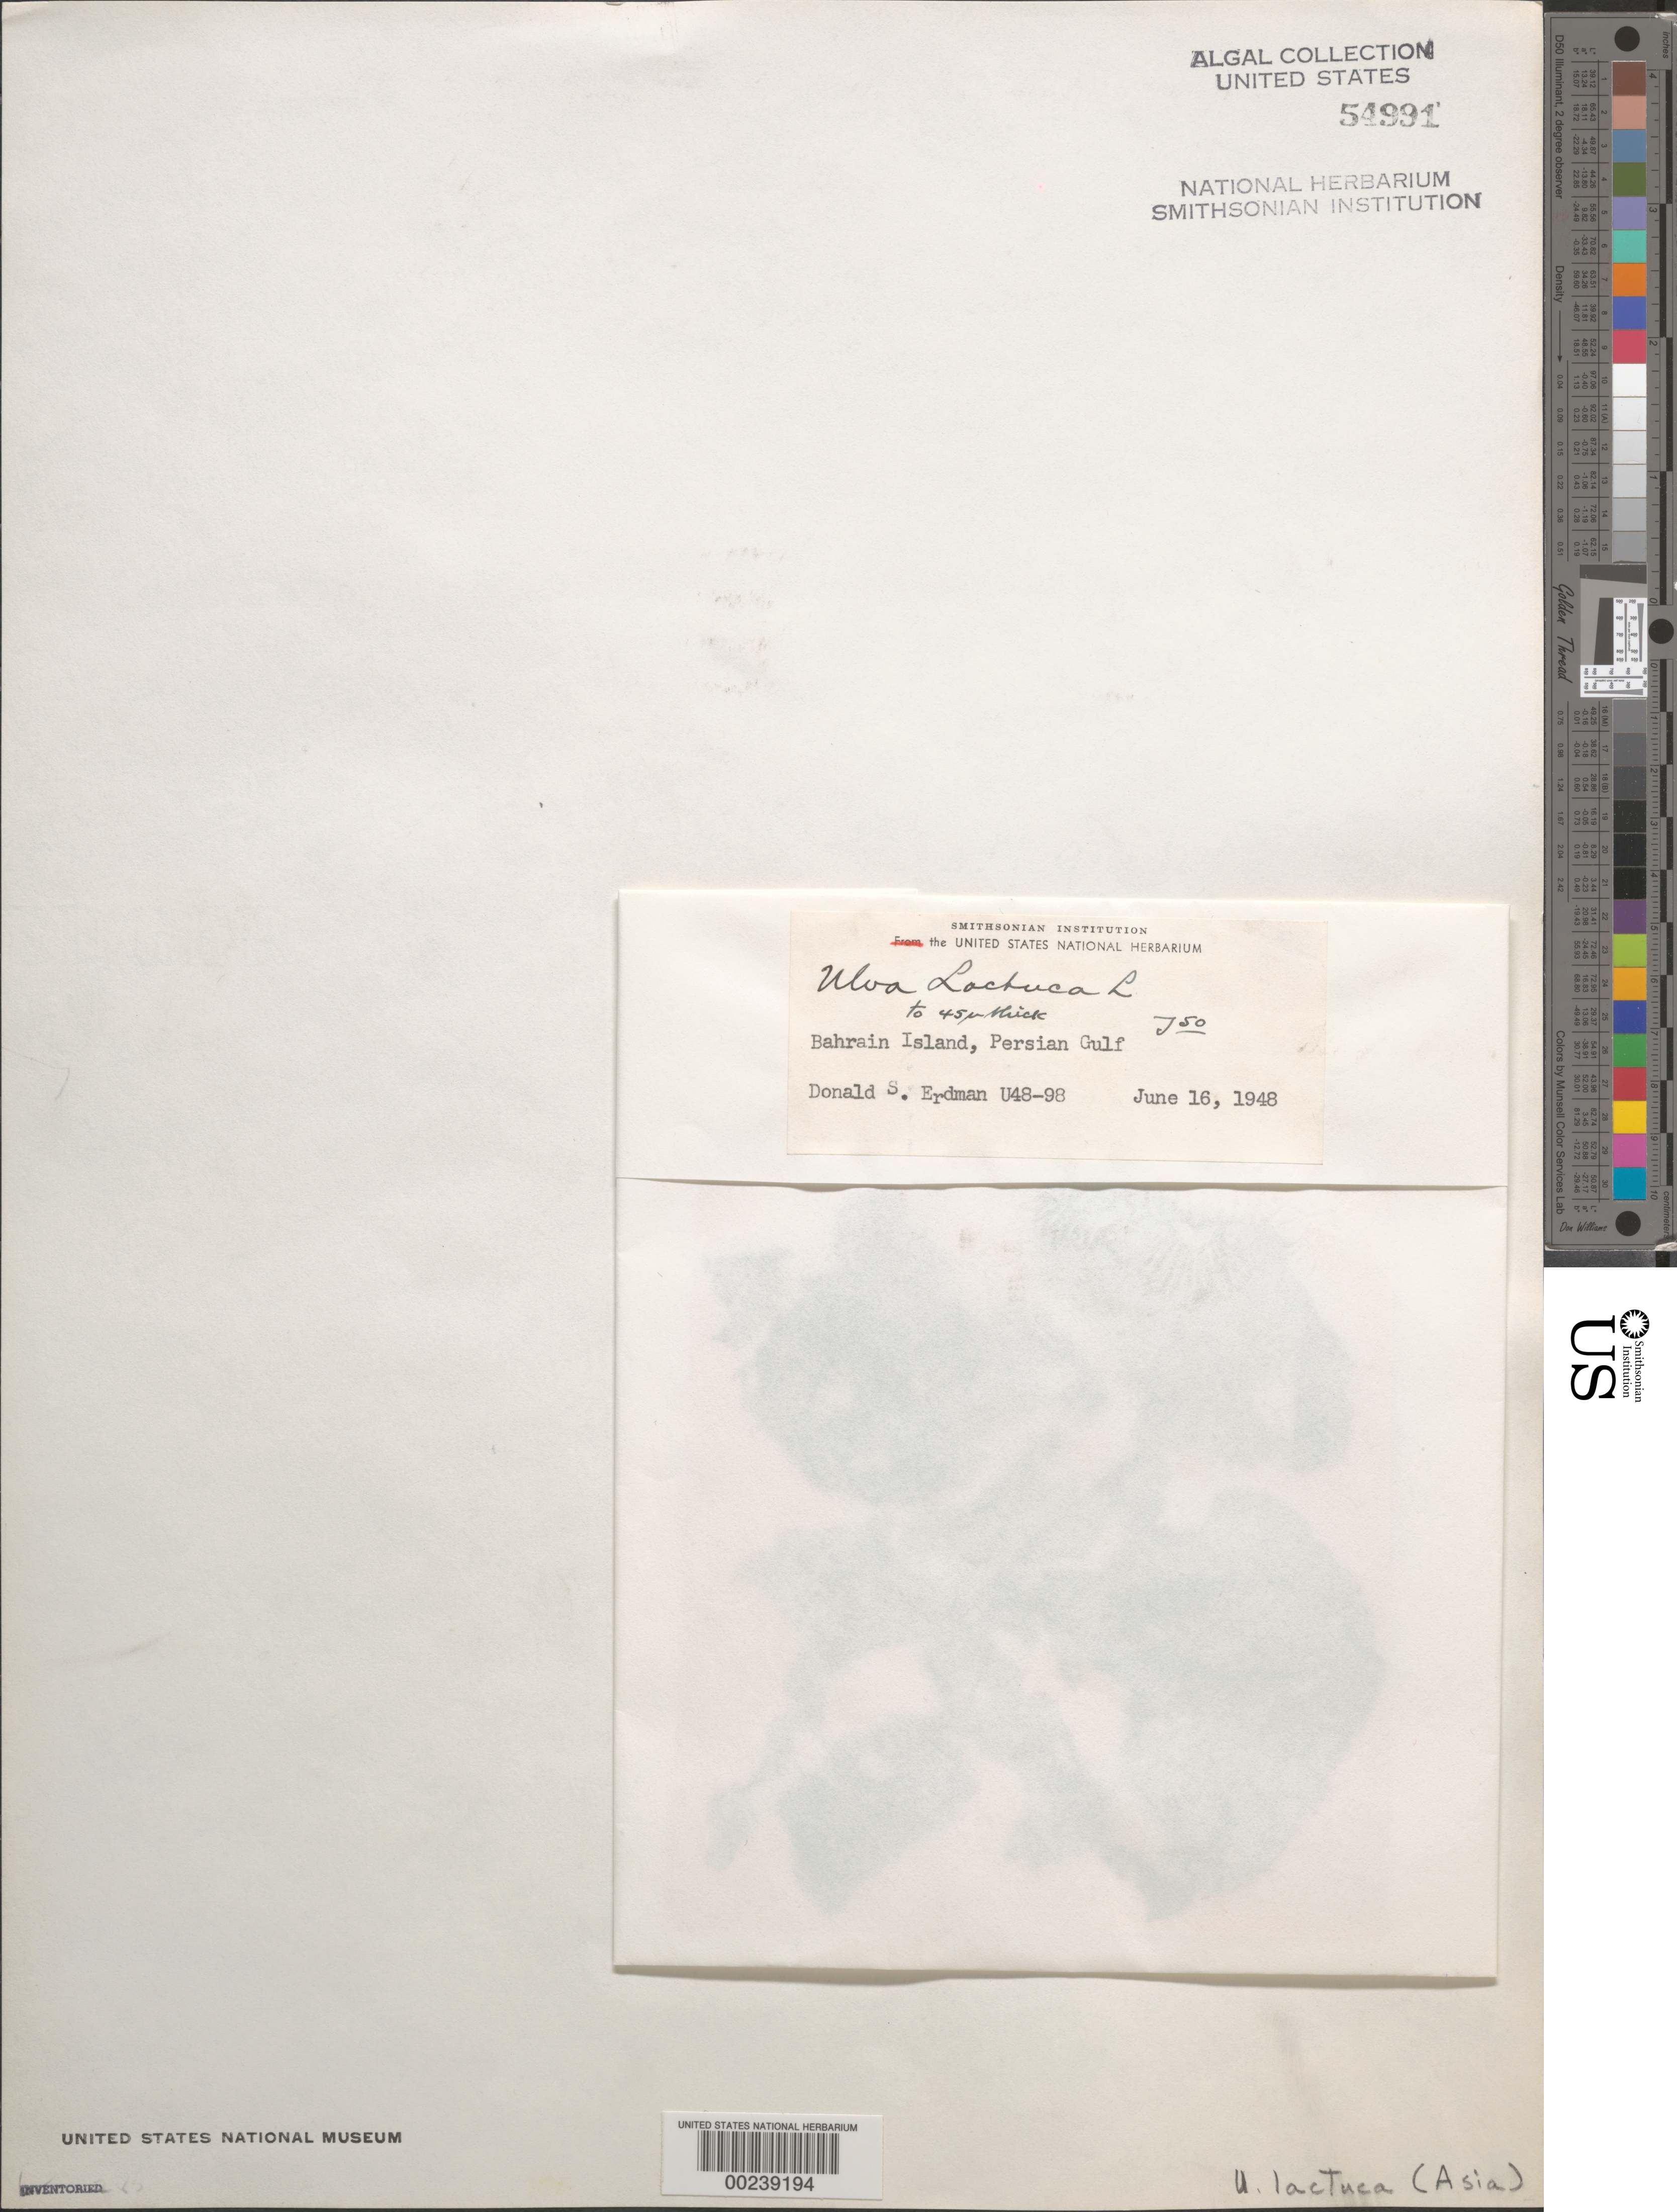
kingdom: Plantae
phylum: Chlorophyta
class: Ulvophyceae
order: Ulvales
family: Ulvaceae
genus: Ulva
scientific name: Ulva lactuca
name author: L.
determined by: Taylor, William R.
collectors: D. Erdman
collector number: U48-98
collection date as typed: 16 Jun 1948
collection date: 1948-06-16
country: Bahrain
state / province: Bahrain Island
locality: Persian Gulf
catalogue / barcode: US 54991